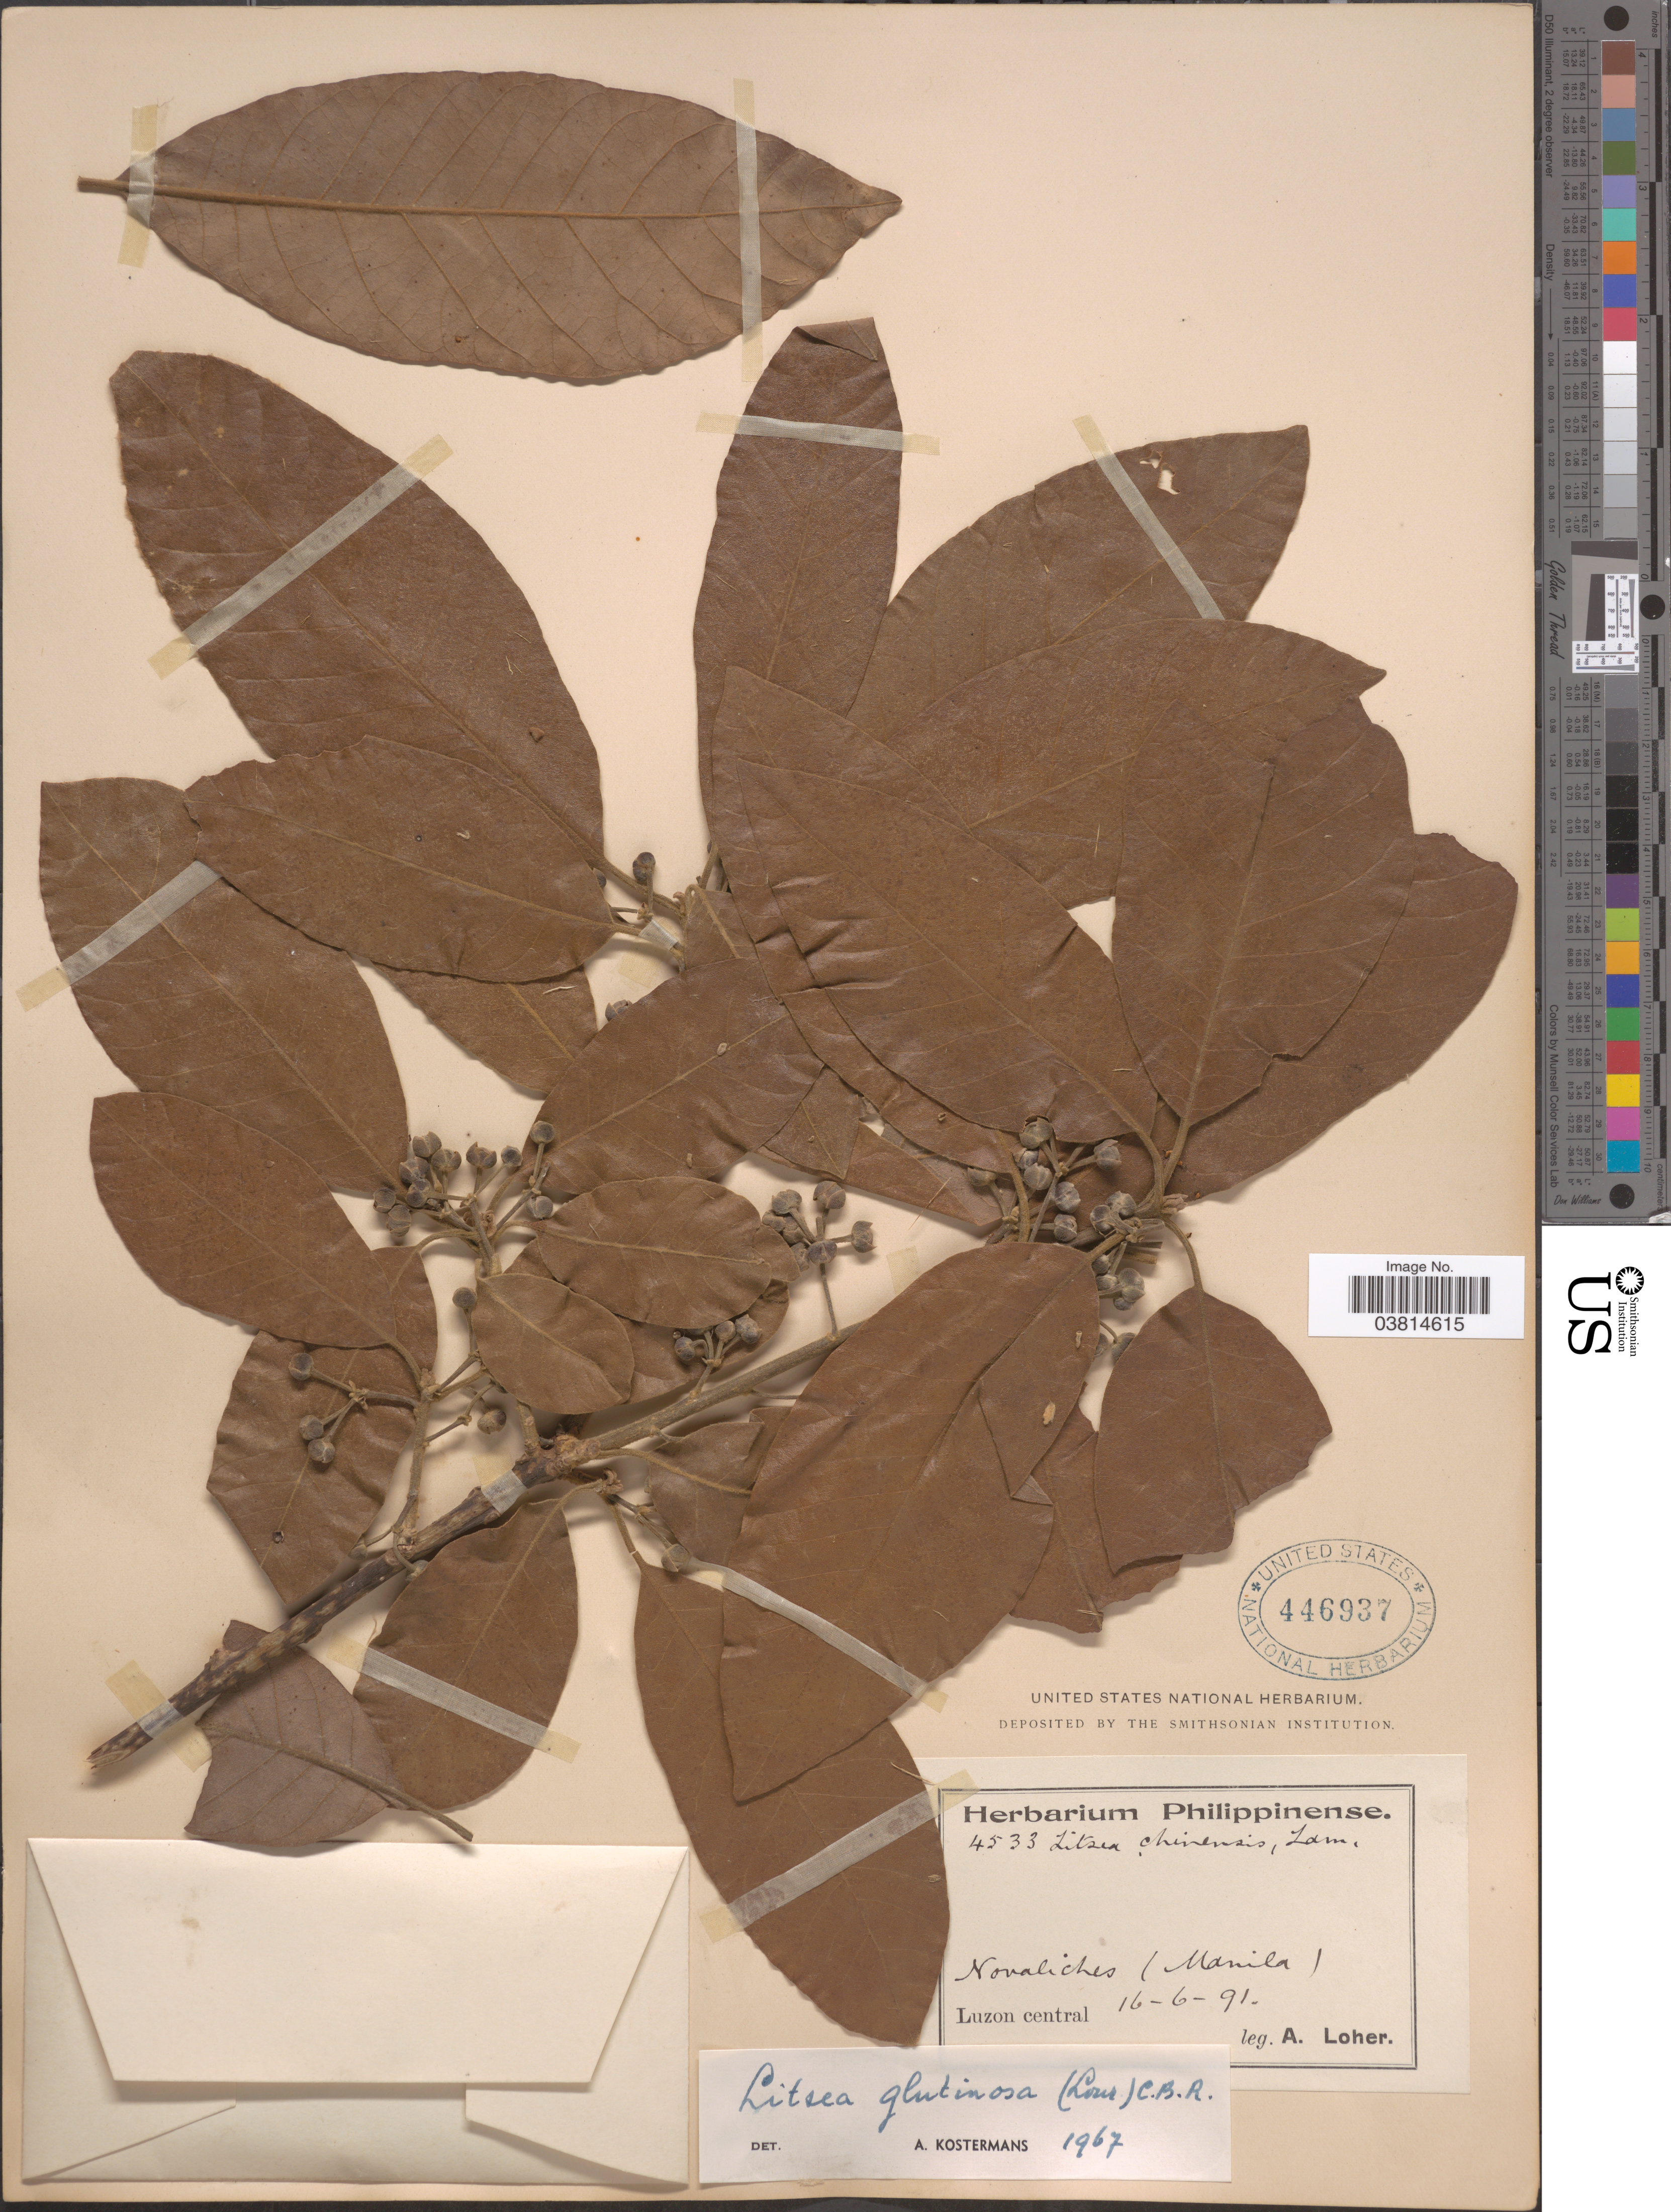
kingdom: Plantae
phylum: Tracheophyta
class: Magnoliopsida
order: Laurales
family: Lauraceae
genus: Litsea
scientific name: Litsea glutinosa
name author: (Lour.) C.B. Rob.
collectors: A. Loher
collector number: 4533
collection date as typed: Transcribed d/m/y: 16/6/91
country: Philippines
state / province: Central Luzon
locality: Novaliches (Manila). Luzon Central.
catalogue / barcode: US 446937